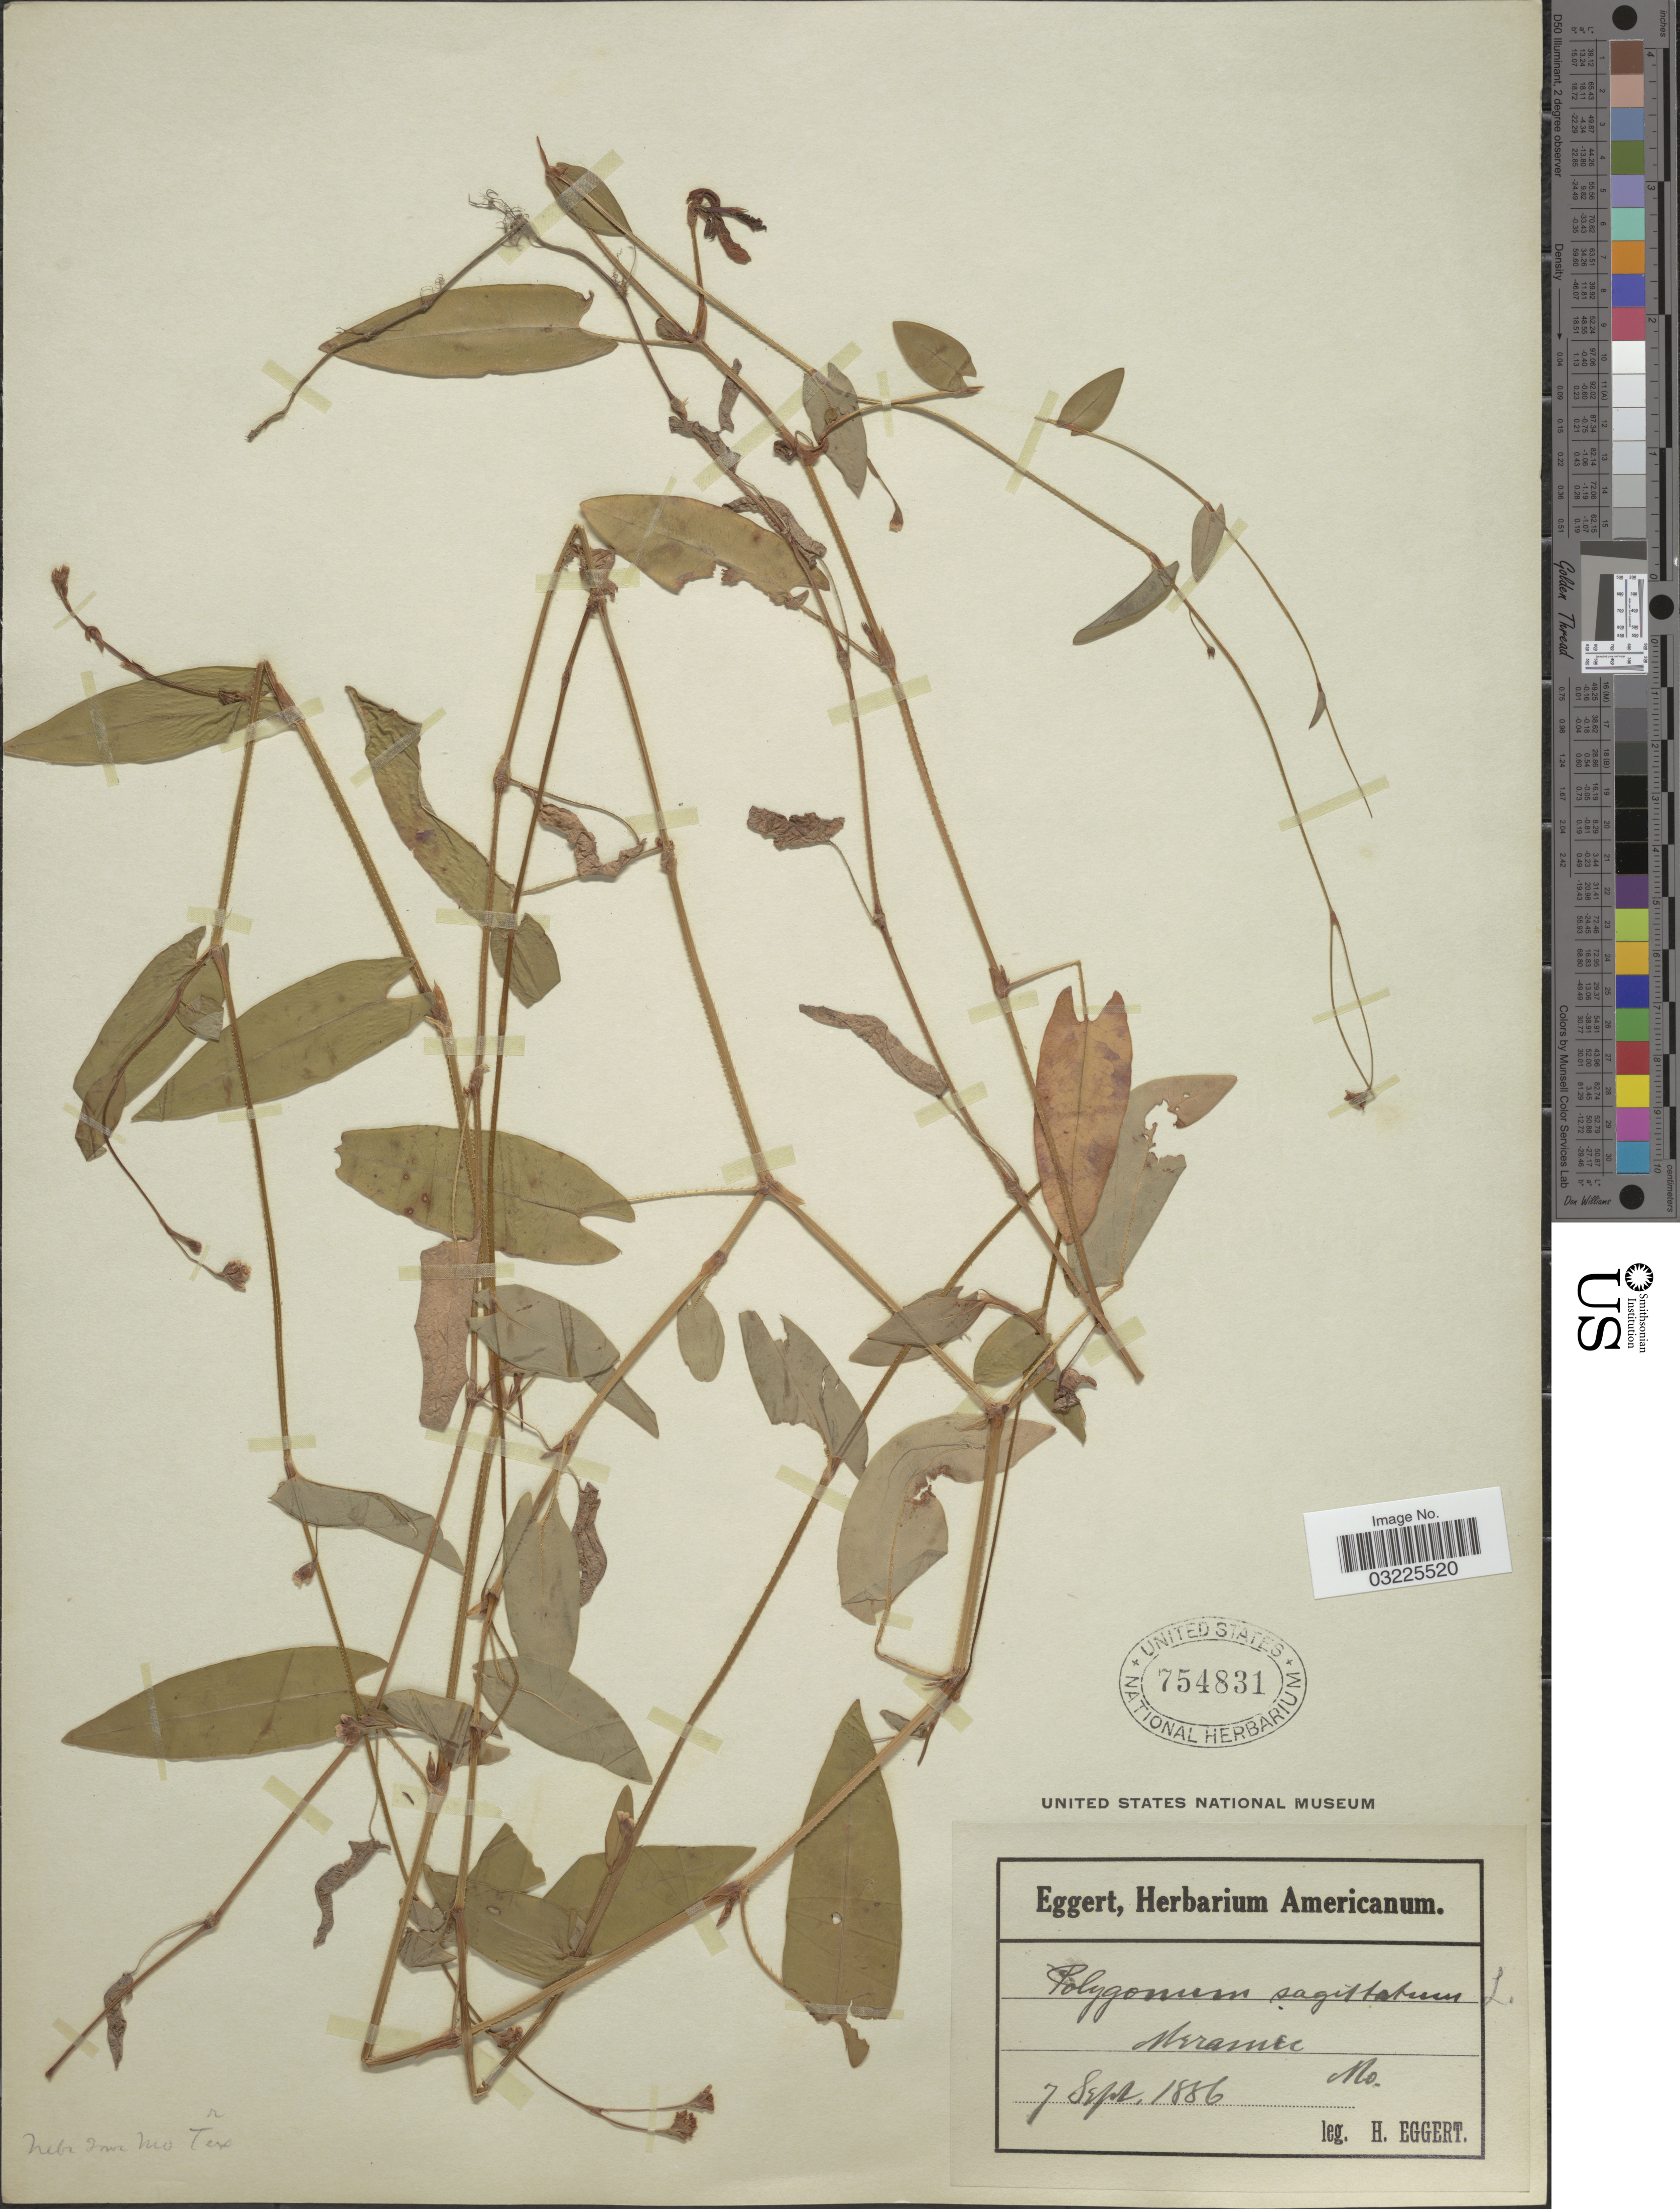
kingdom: Plantae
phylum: Tracheophyta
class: Magnoliopsida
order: Caryophyllales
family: Polygonaceae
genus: Persicaria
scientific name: Persicaria sagittata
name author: (L.) H. Gross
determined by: Atha, D. E.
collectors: H. Eggert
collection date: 1886-09-07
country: United States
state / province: Missouri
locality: Meramec.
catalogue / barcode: US 754831